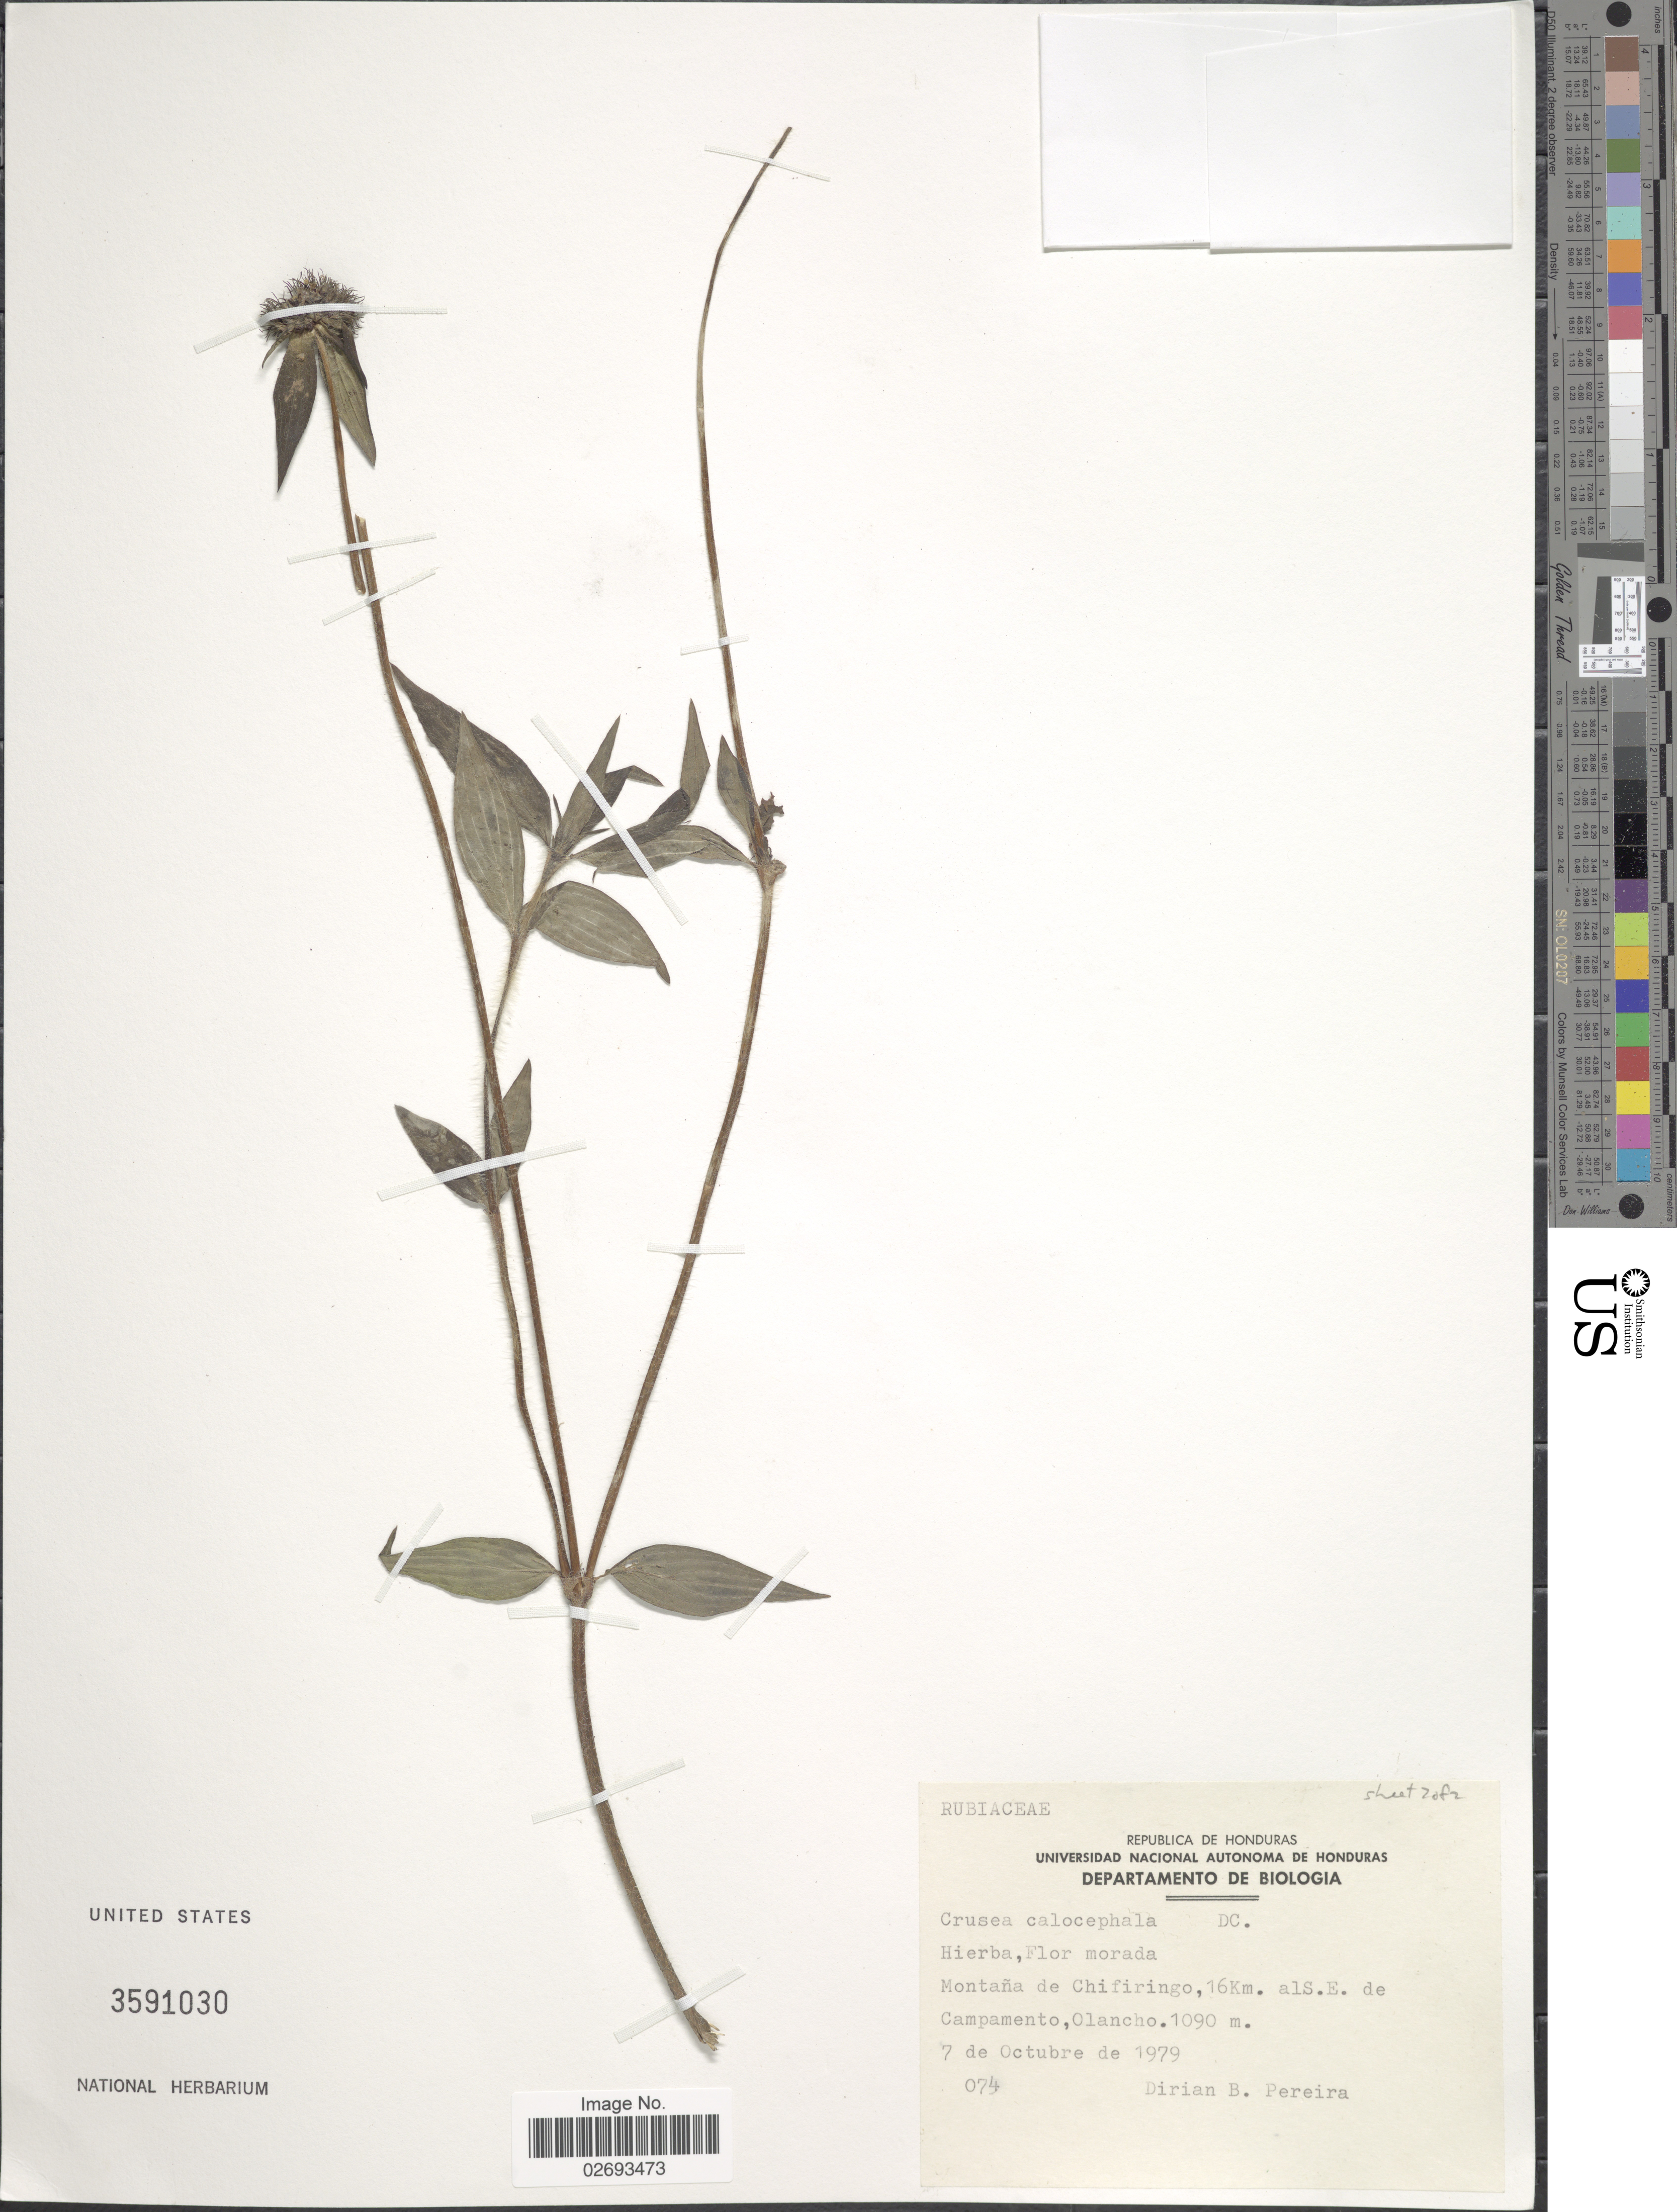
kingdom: Plantae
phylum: Tracheophyta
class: Magnoliopsida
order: Gentianales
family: Rubiaceae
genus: Crusea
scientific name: Crusea calocephala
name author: DC.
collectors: D. Pereira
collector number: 074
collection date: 1979-10-07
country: Honduras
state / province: Olancho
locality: Montana d Chifiringo, 16Km. alS.E. de Campamento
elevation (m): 1090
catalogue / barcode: US 3591030